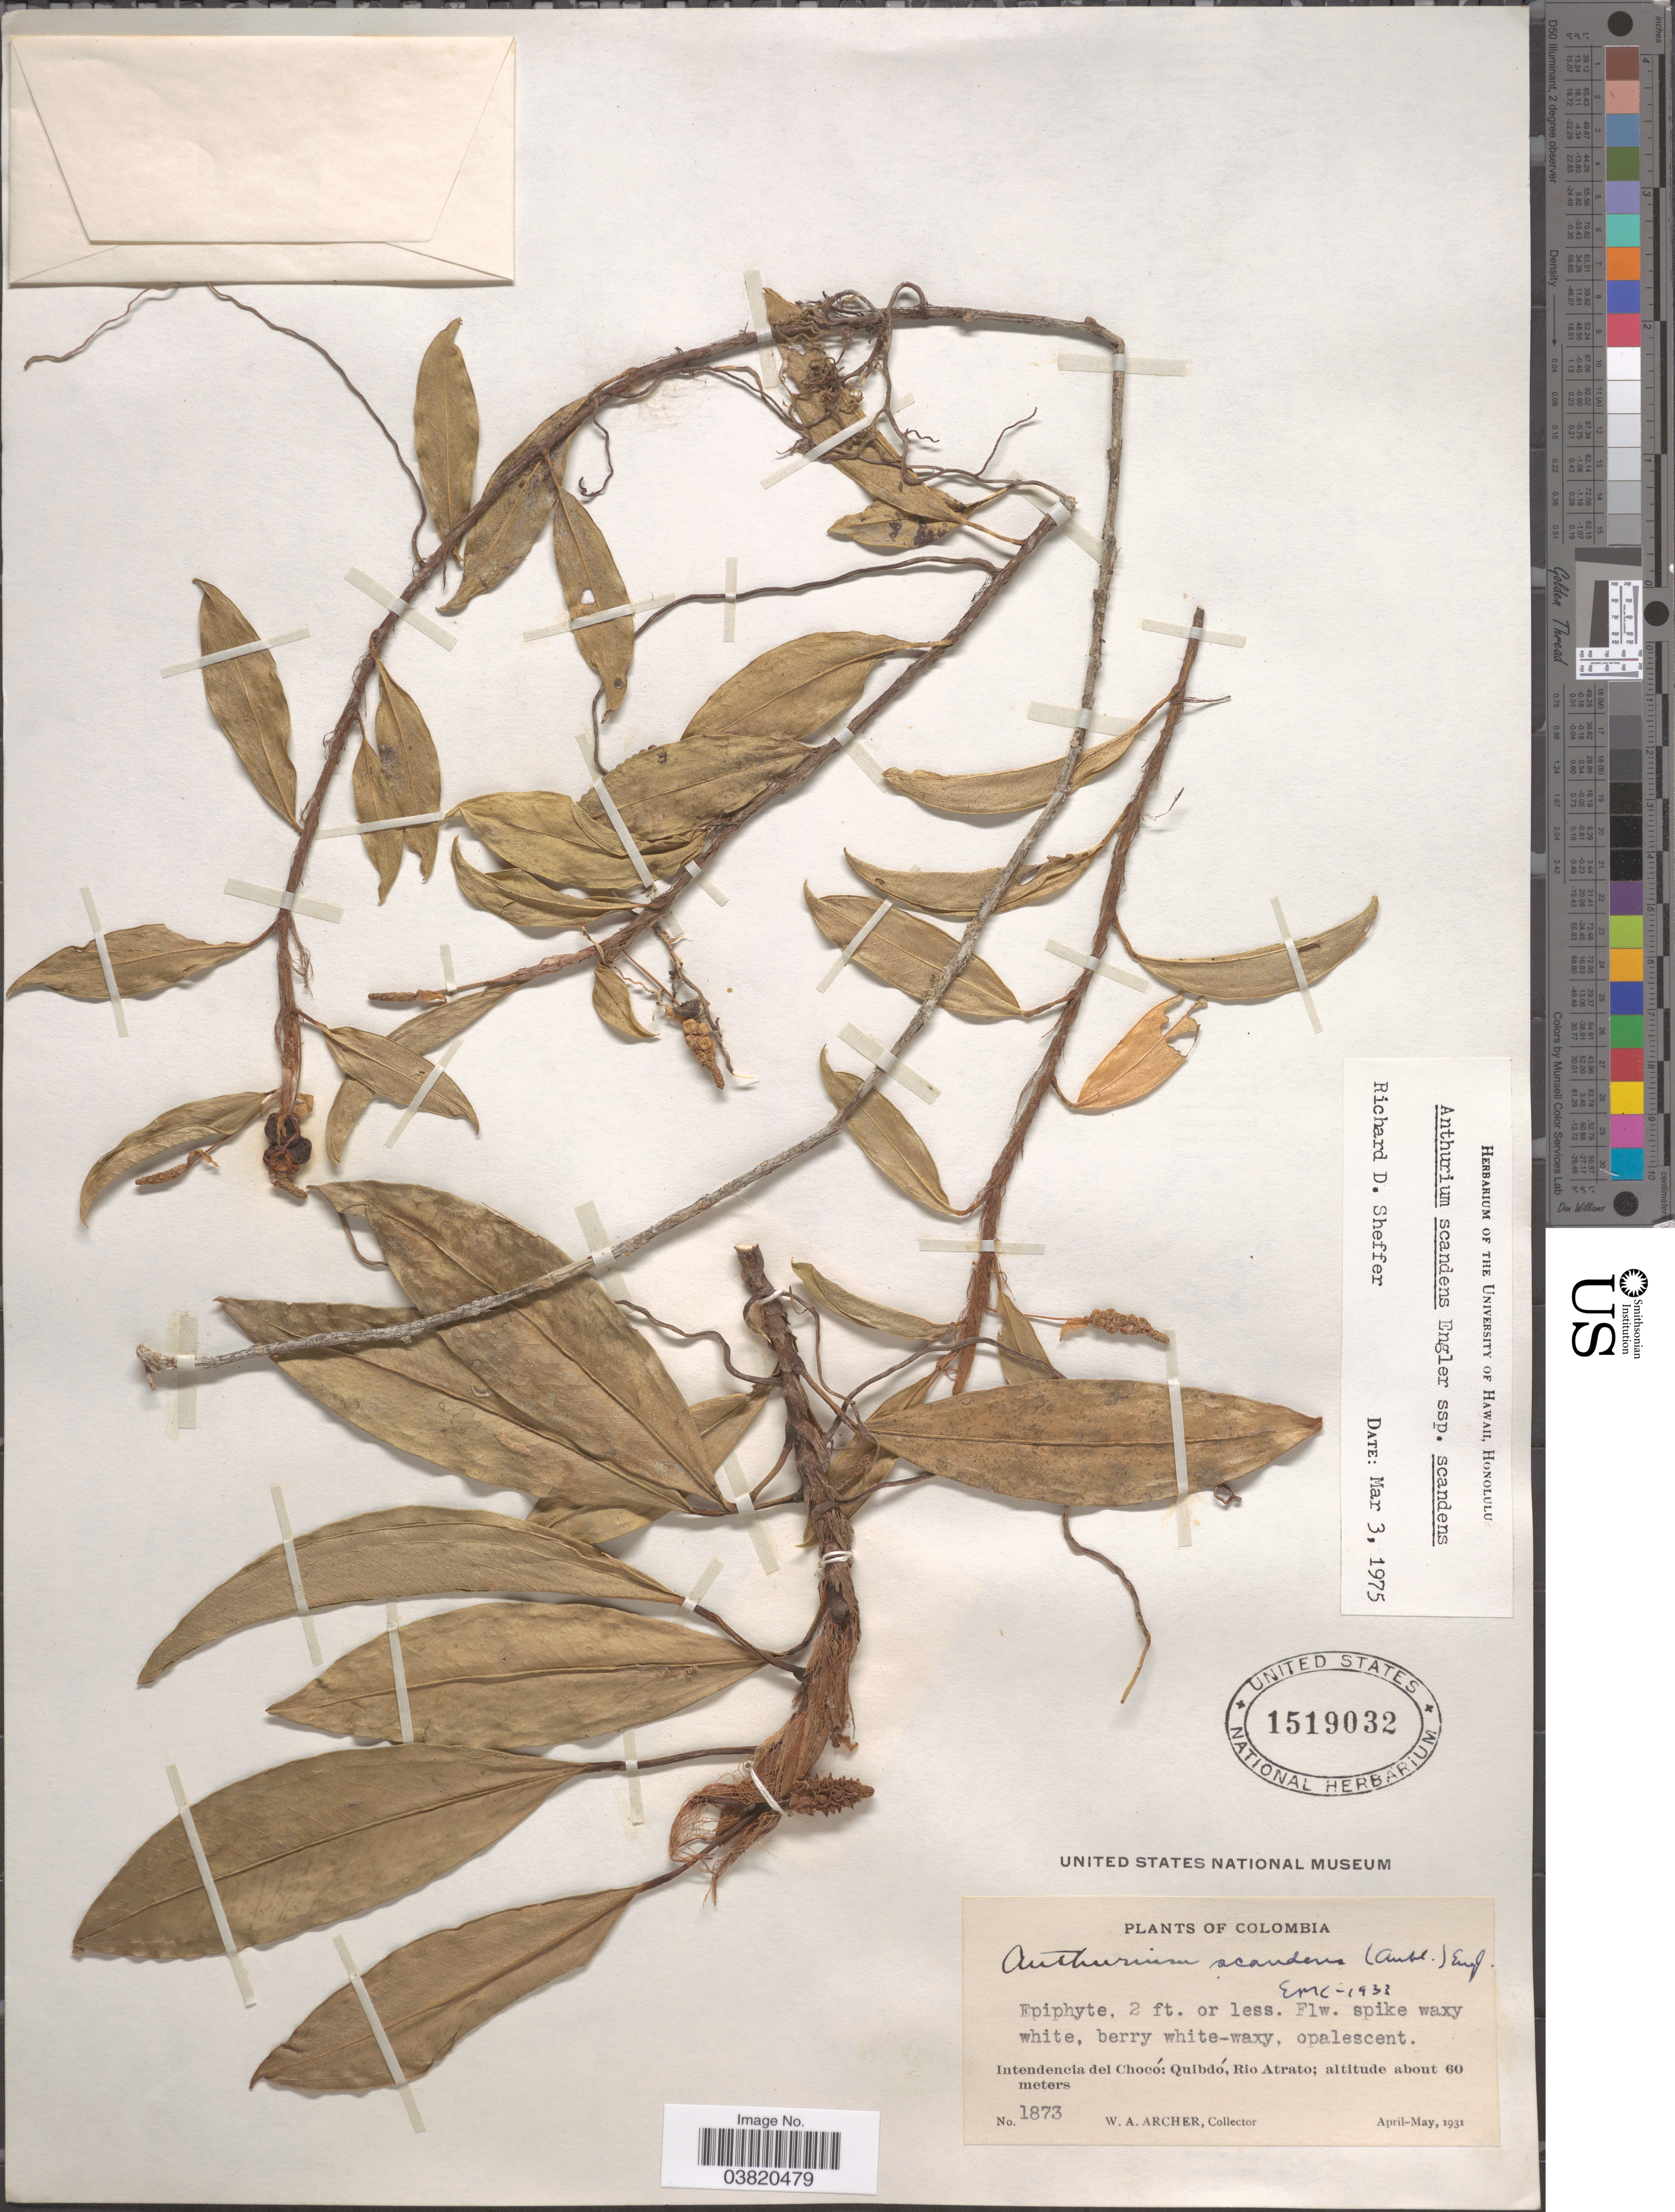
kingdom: Plantae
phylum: Tracheophyta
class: Liliopsida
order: Alismatales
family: Araceae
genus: Anthurium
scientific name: Anthurium scandens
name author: (Aubl.) Engl.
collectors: W. Archer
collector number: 1873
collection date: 1931-04/1931-05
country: Colombia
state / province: Chocó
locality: Intendencia del Chocó: Quibdó, Rio Atrato.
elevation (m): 60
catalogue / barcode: US 1519032